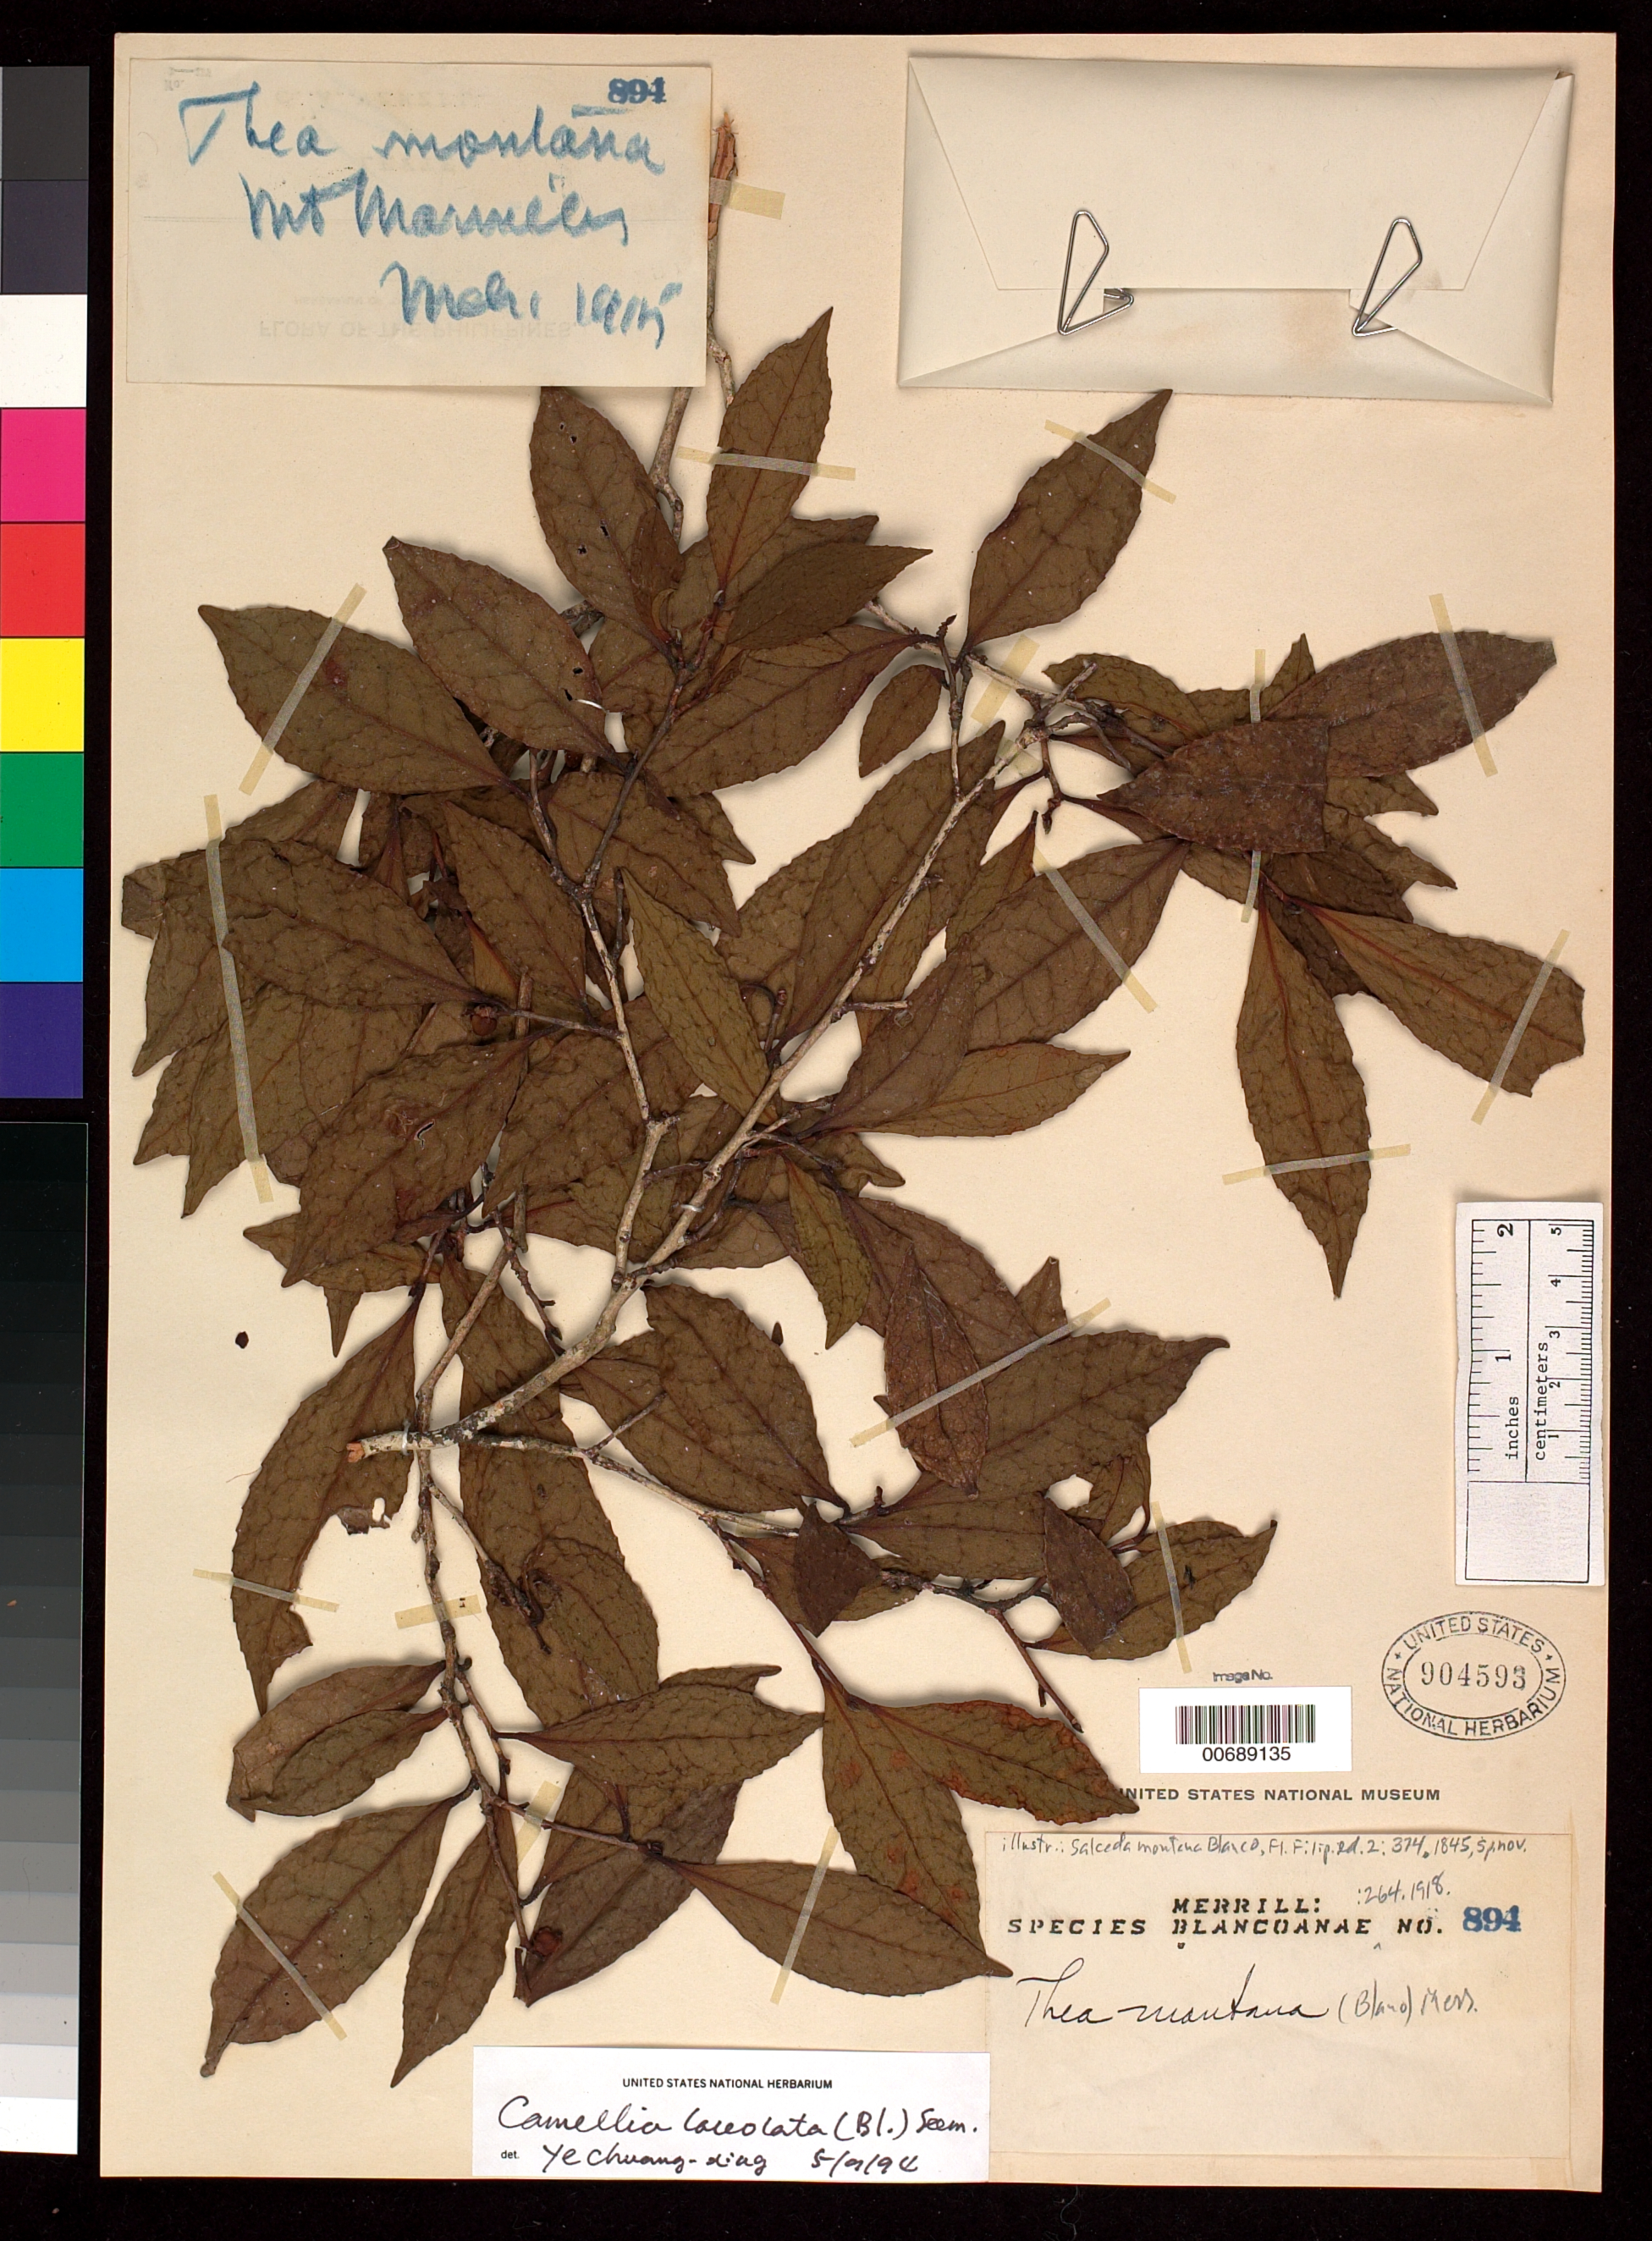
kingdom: Plantae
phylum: Tracheophyta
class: Magnoliopsida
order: Ericales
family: Theaceae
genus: Camellia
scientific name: Camellia lanceolata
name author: (Blume) Seem.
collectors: E. D. Merrill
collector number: Sp. Blancoan. 0894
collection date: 1915-03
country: Philippines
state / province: Central Luzon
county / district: Bataan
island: Luzon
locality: Mt. Mariveles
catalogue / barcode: US 904593